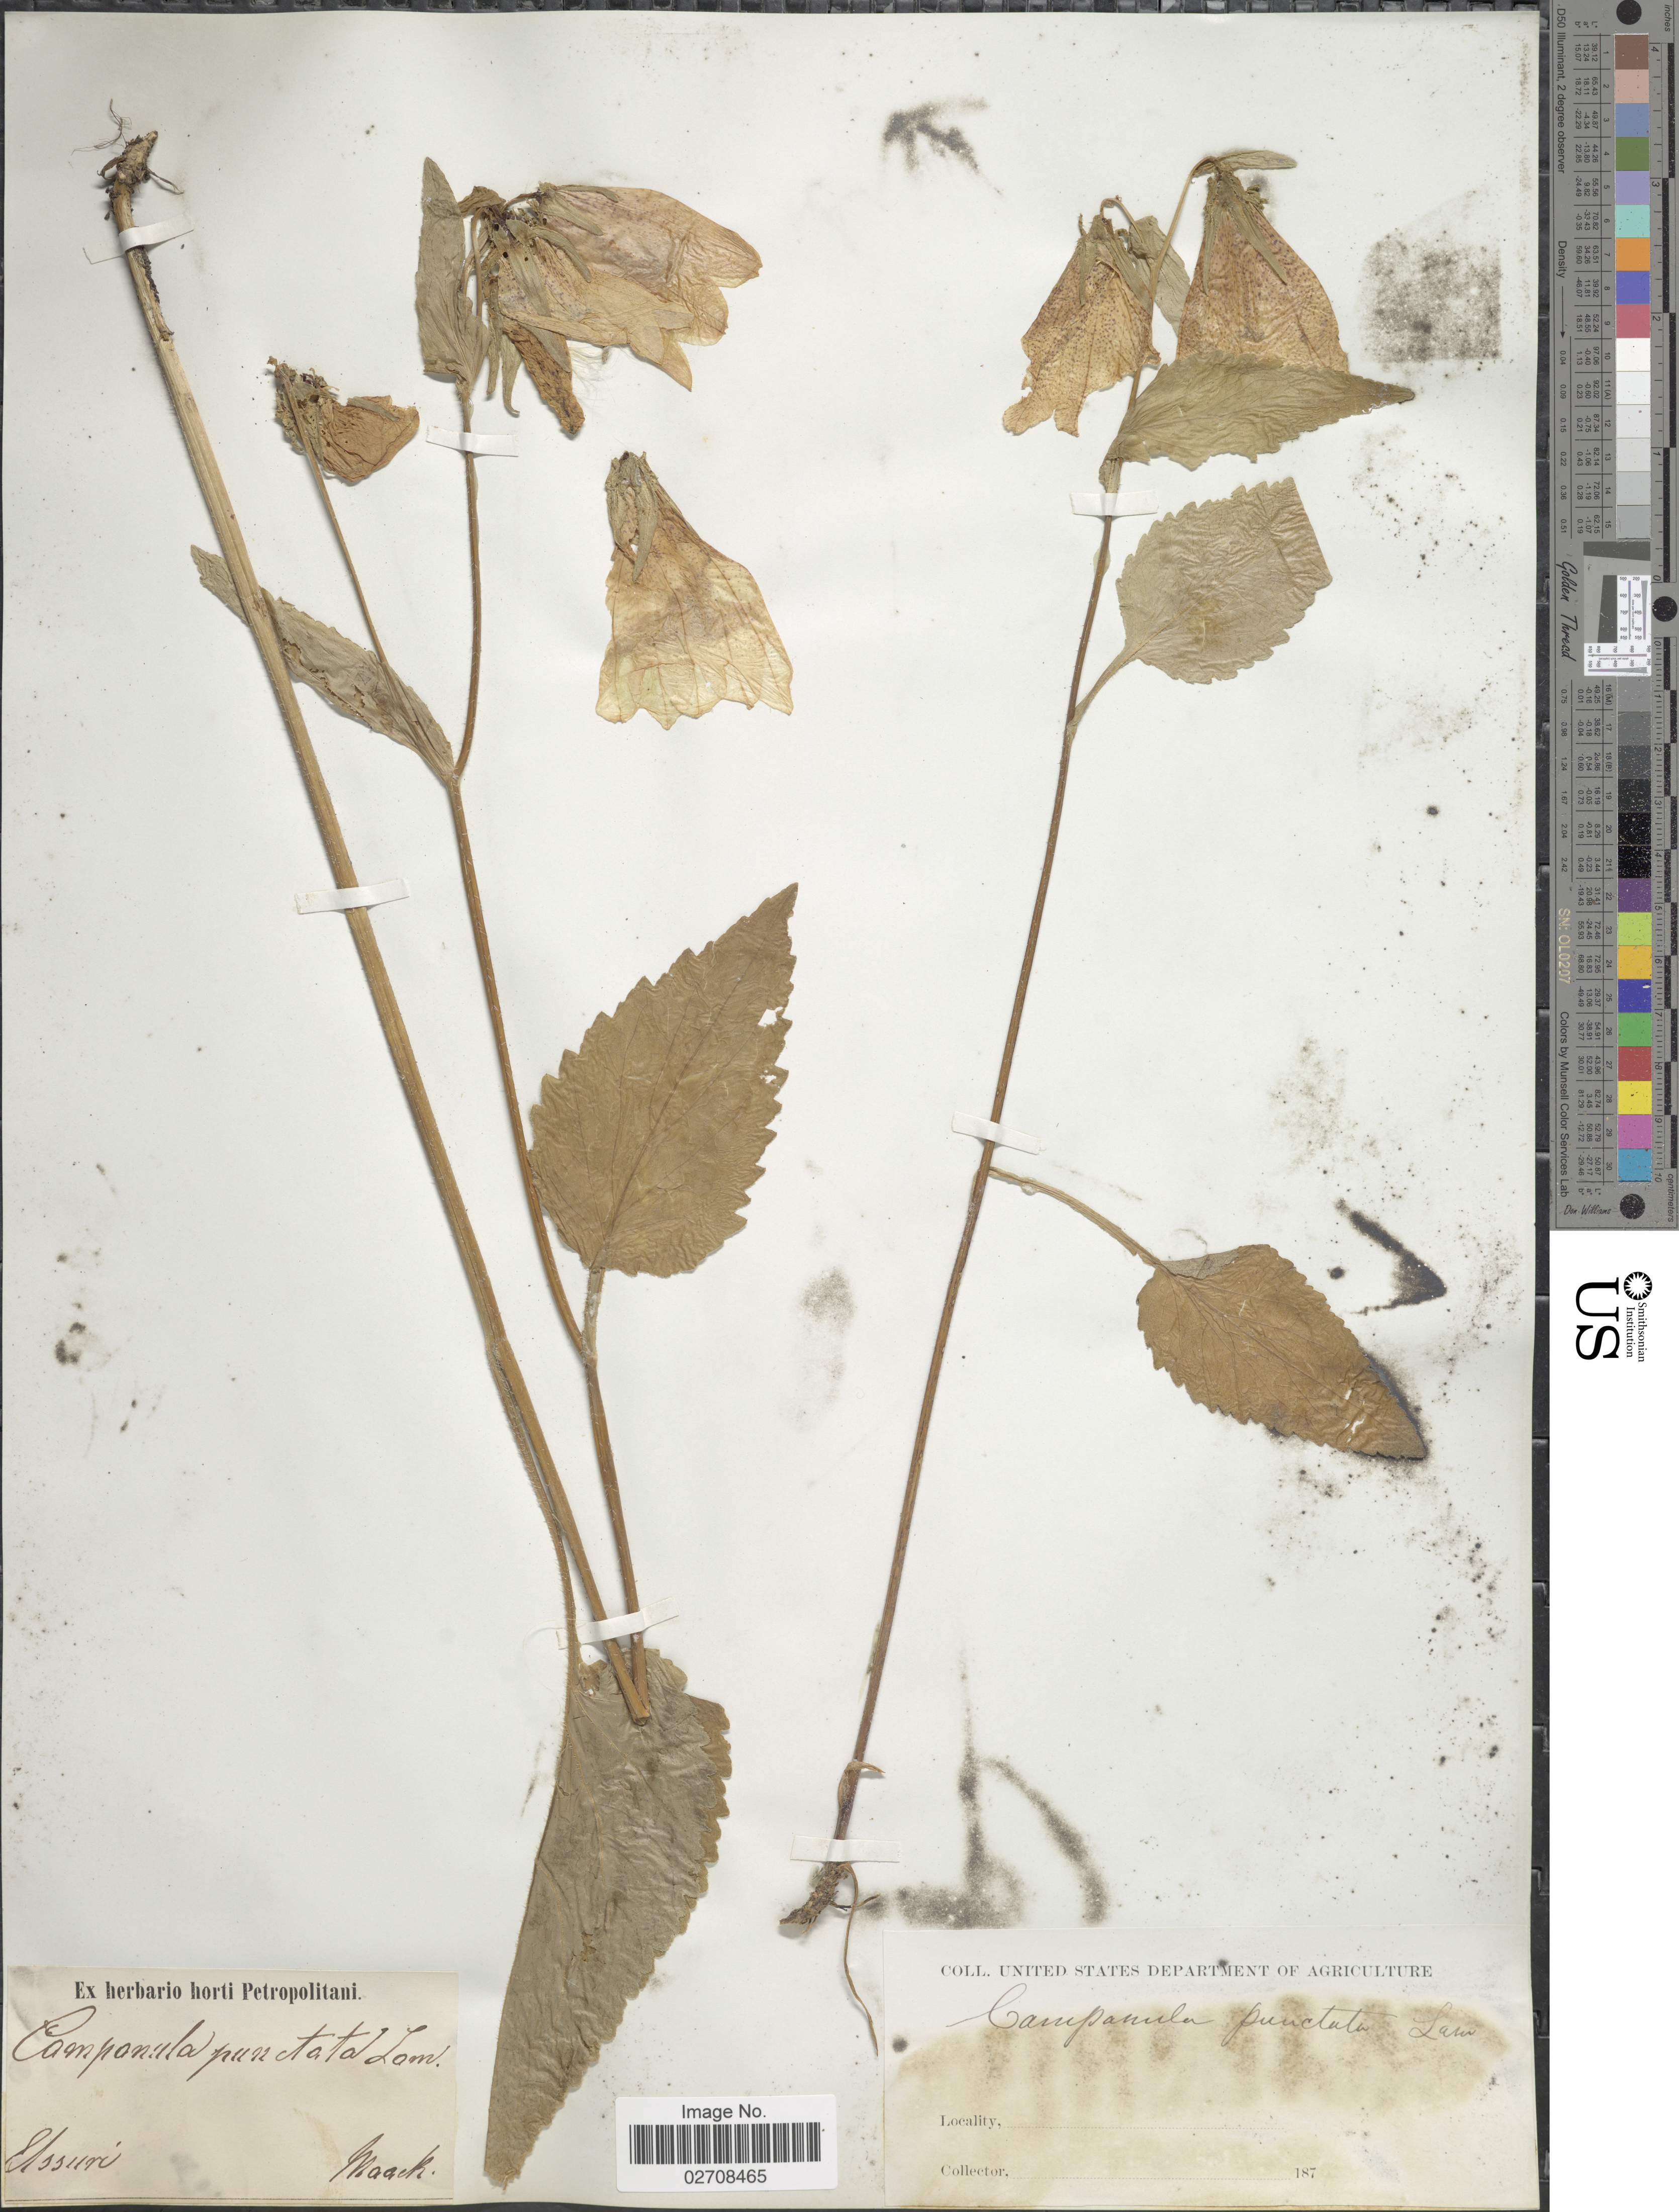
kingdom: Plantae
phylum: Tracheophyta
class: Magnoliopsida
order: Asterales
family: Campanulaceae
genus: Campanula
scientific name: Campanula punctata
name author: Lam.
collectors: Maack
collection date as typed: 187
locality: Elssuri.